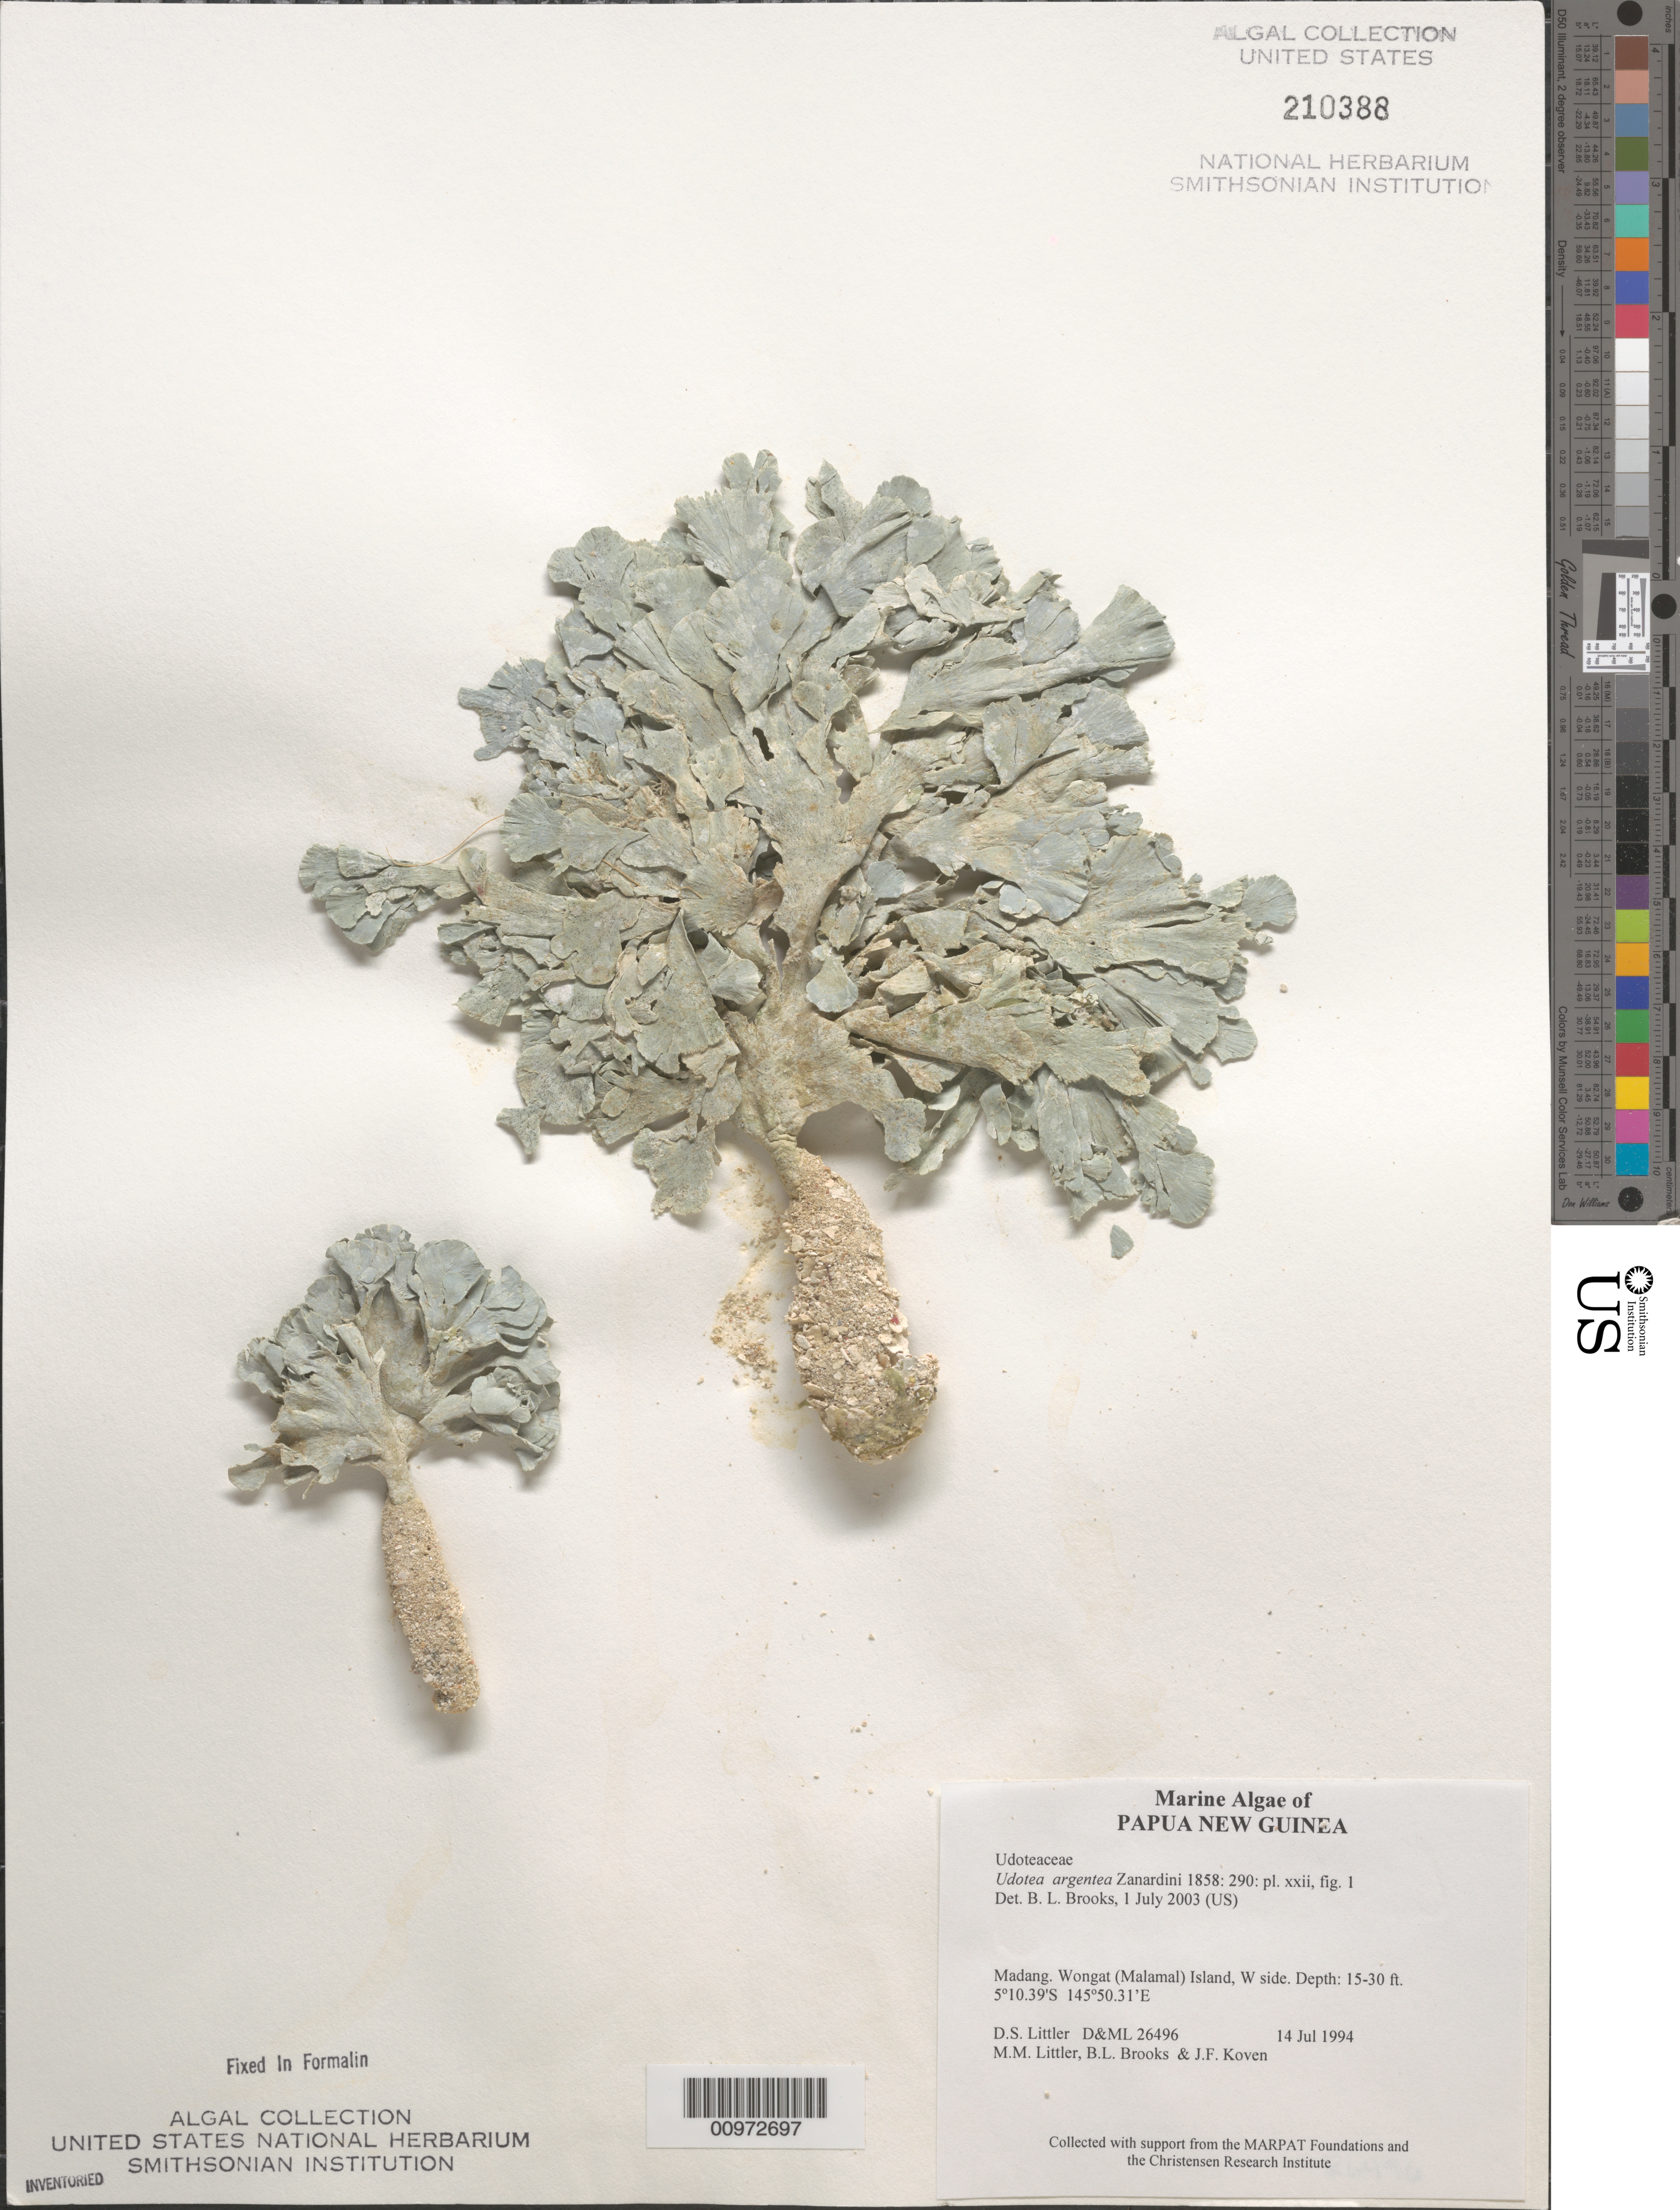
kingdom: Plantae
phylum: Chlorophyta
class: Ulvophyceae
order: Bryopsidales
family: Udoteaceae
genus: Udotea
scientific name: Udotea argentea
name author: Zanardini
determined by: Brooks, B. L., (BOT), Smithsonian Institution - National Museum of Natural History (UNITED STATES)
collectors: D. S. Littler, M. M. Littler, B. Brooks & J. Koven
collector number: D&ML 26496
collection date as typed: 14 Jul 1994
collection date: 1994-07-14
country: Papua New Guinea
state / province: Madang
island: Wongat [Malamal]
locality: West side of island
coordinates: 5 10.39'S, 145 50.31'E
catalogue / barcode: US 210388